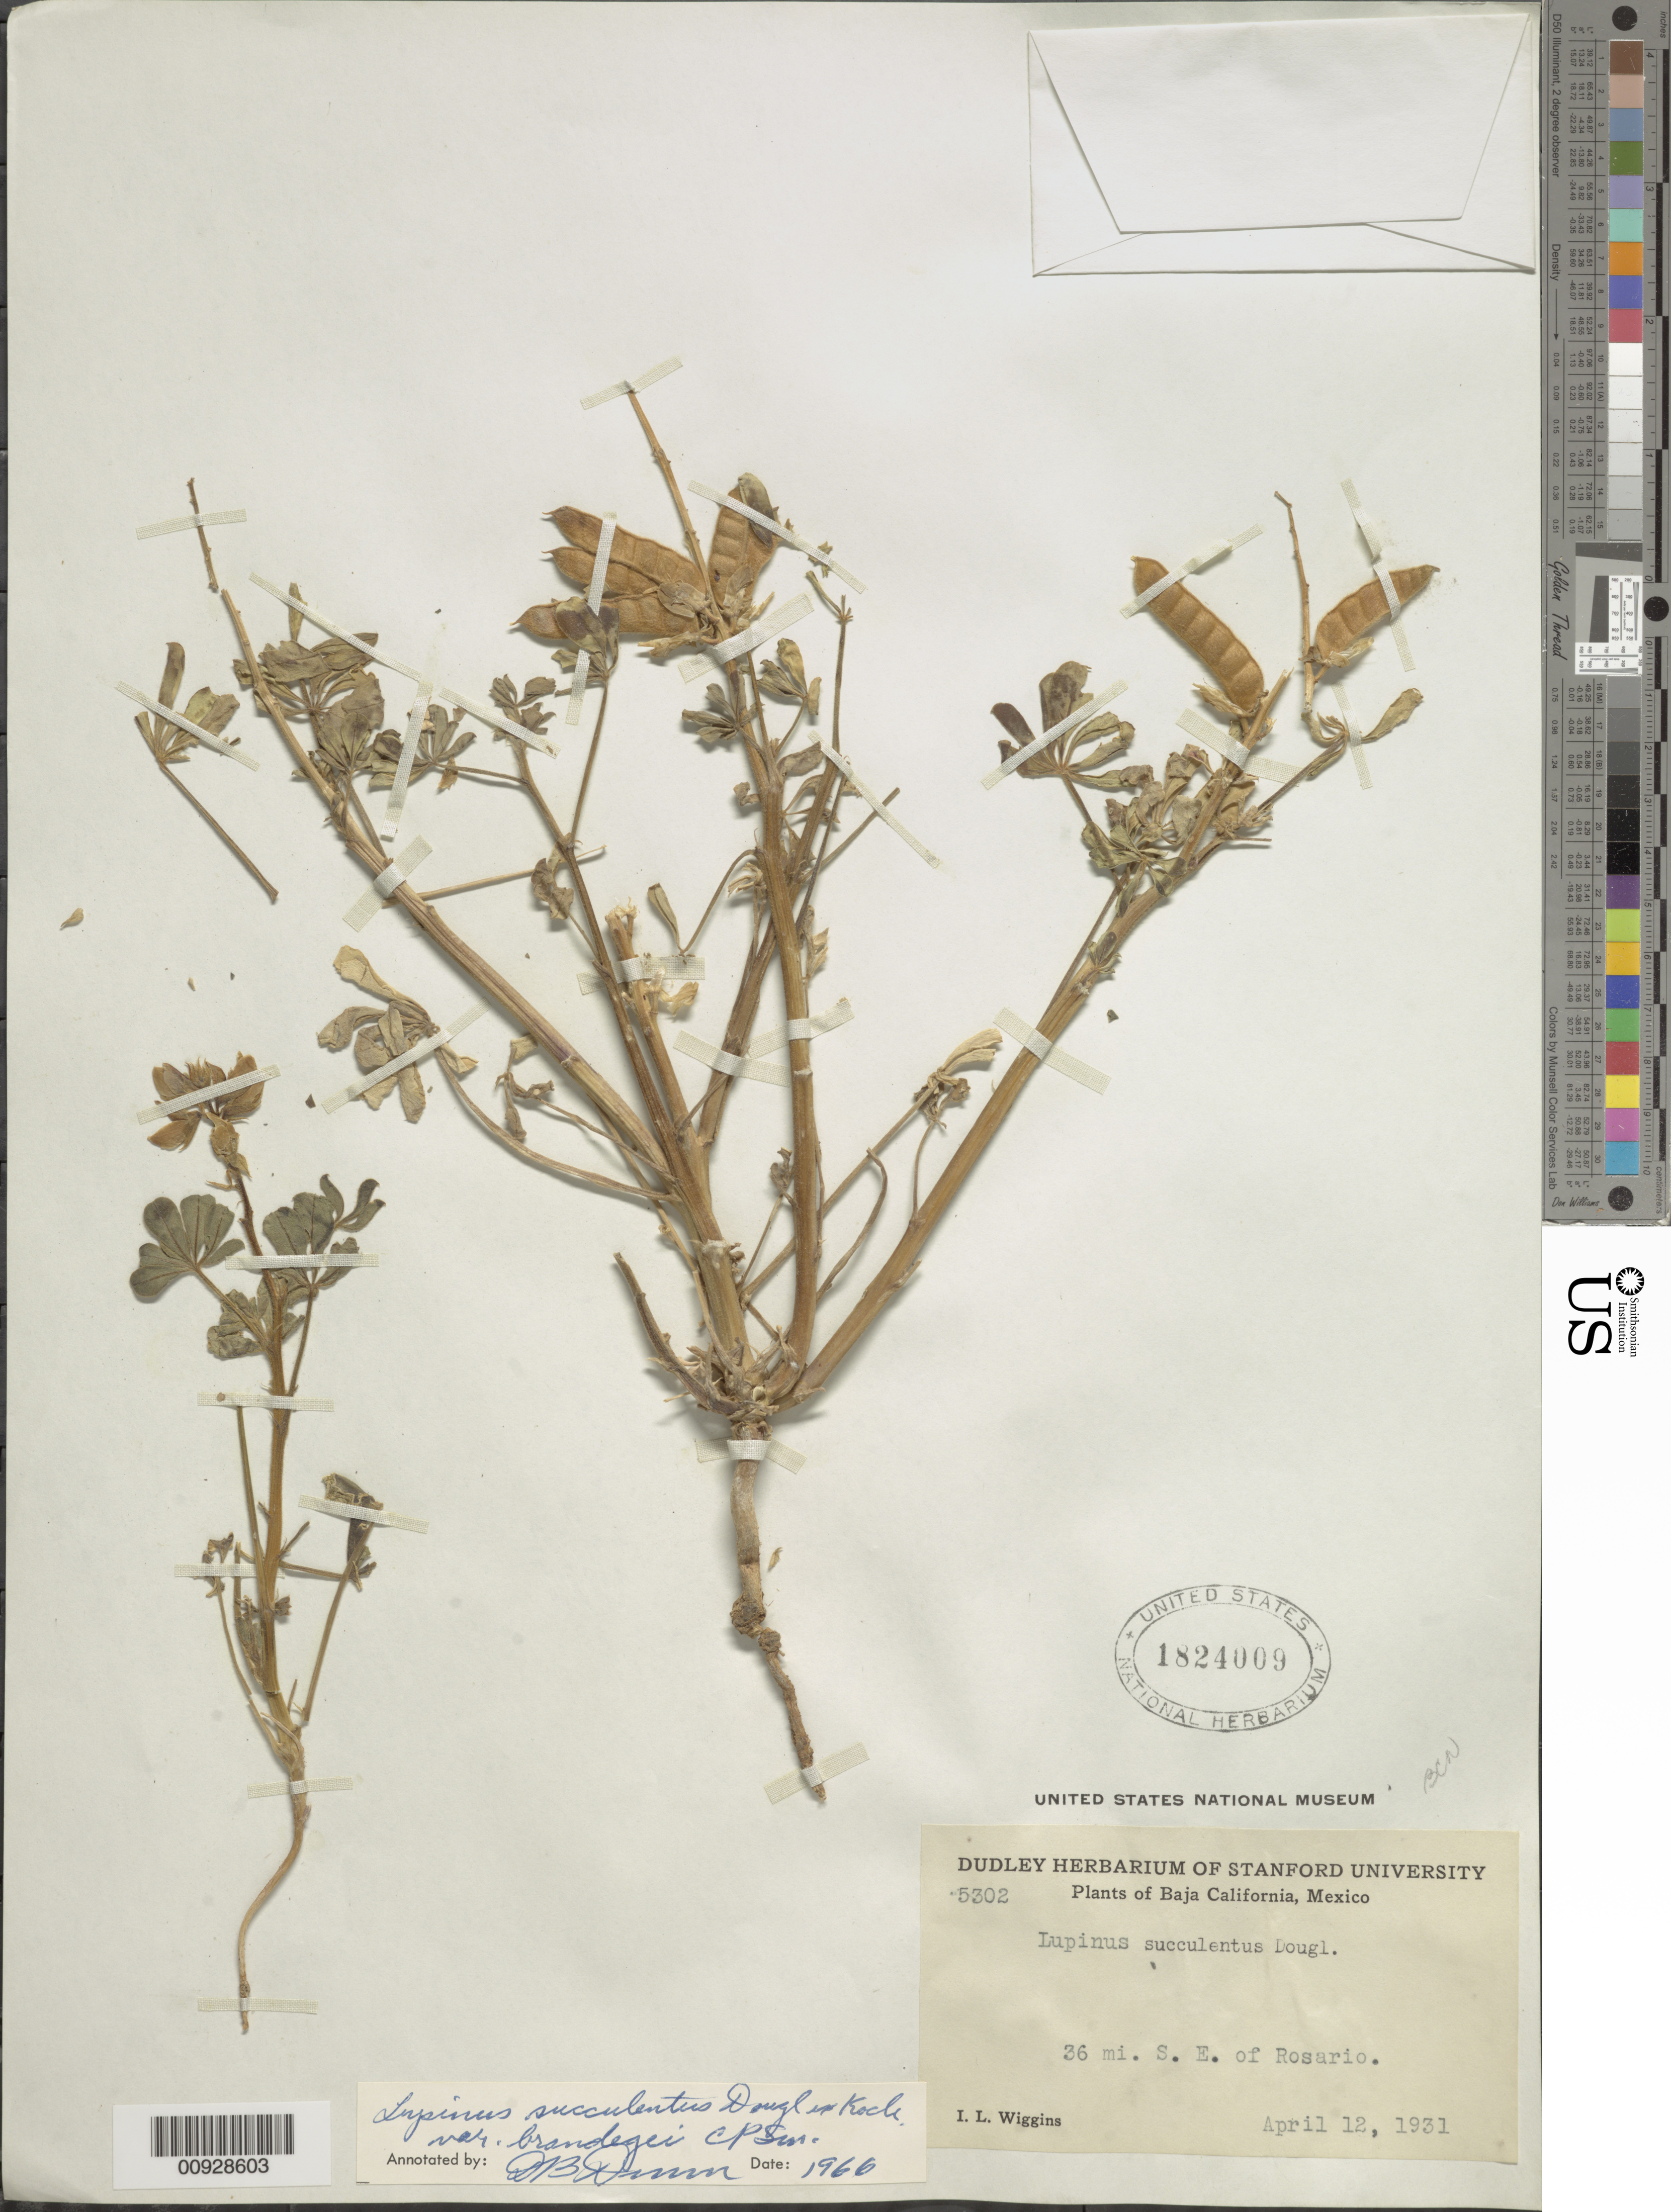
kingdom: Plantae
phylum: Tracheophyta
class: Magnoliopsida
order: Fabales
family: Fabaceae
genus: Lupinus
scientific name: Lupinus succulentus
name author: Douglas ex K. Koch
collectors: I. L. Wiggins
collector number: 5302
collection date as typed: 12 Apr 1931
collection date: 1931-04-12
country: Mexico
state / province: Baja California Norte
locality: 36 mi. SE of Rosario.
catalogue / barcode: US 1824009